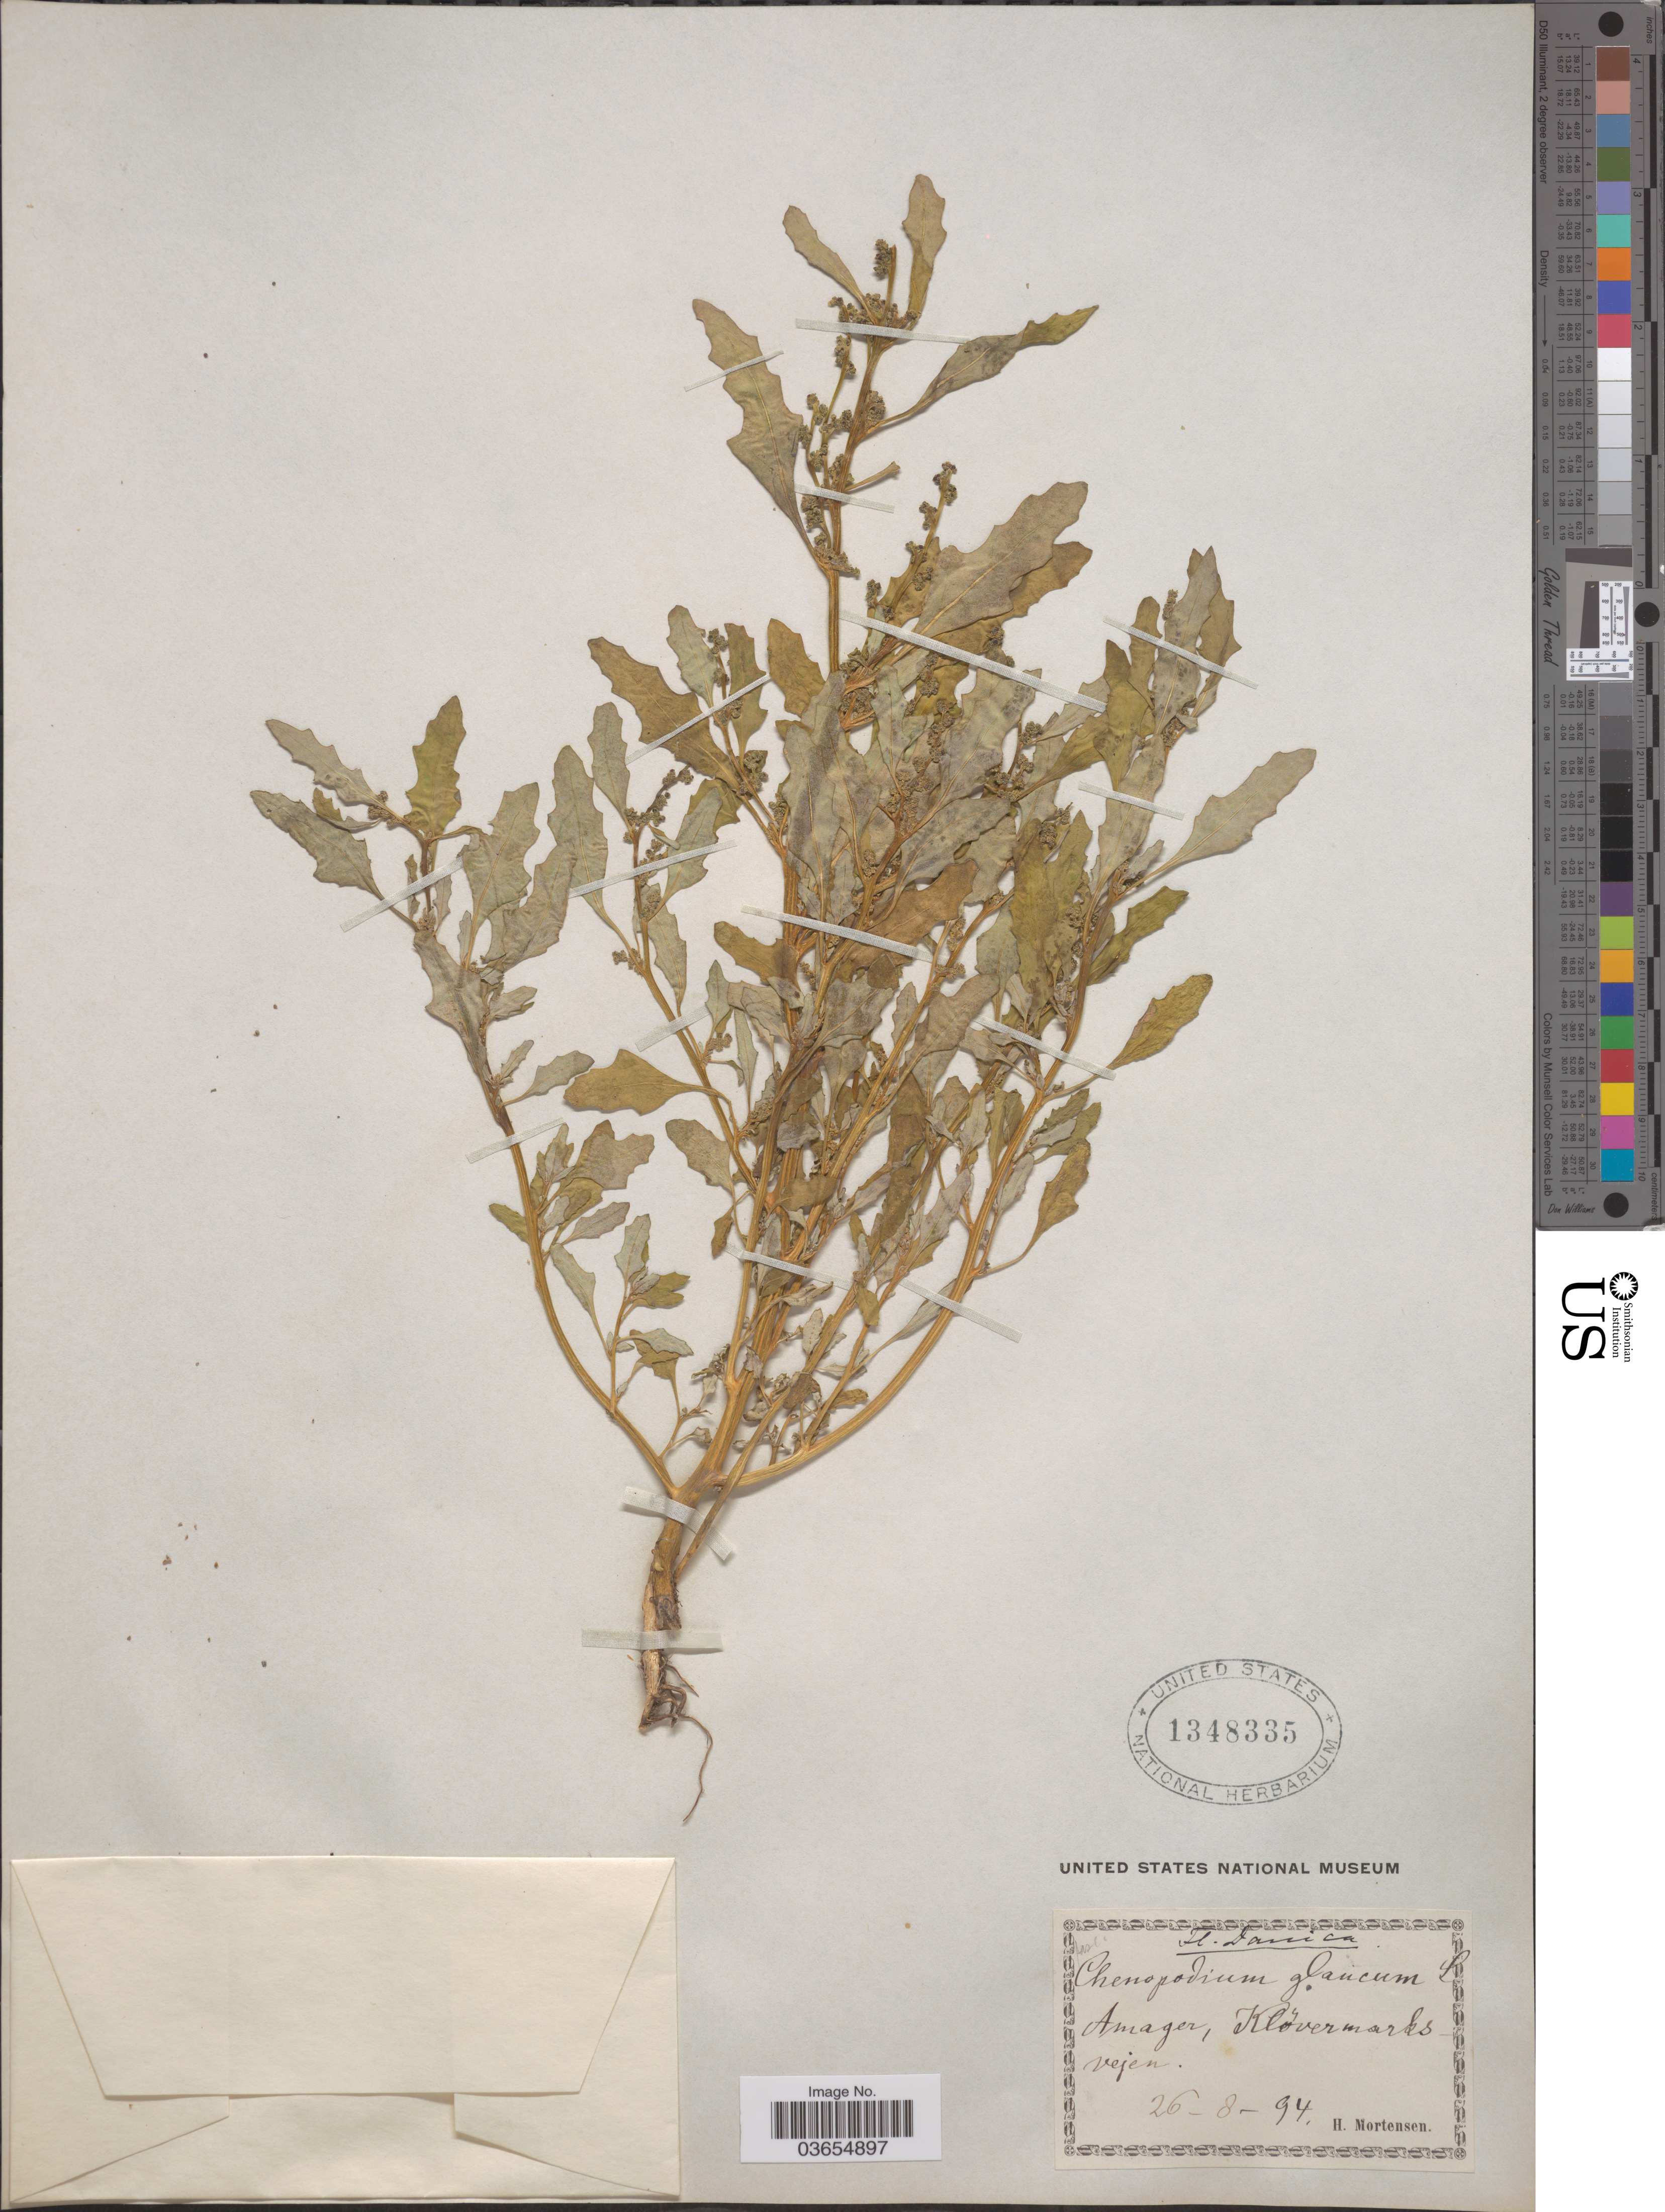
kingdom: Plantae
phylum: Tracheophyta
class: Magnoliopsida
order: Caryophyllales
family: Amaranthaceae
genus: Chenopodium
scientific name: Chenopodium glaucum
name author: L.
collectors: M. Mortensen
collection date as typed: Transcribed d/m/y: 26/8/94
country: Denmark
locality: Danica. Amager, Klõvermarks-vejen.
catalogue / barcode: US 1348335